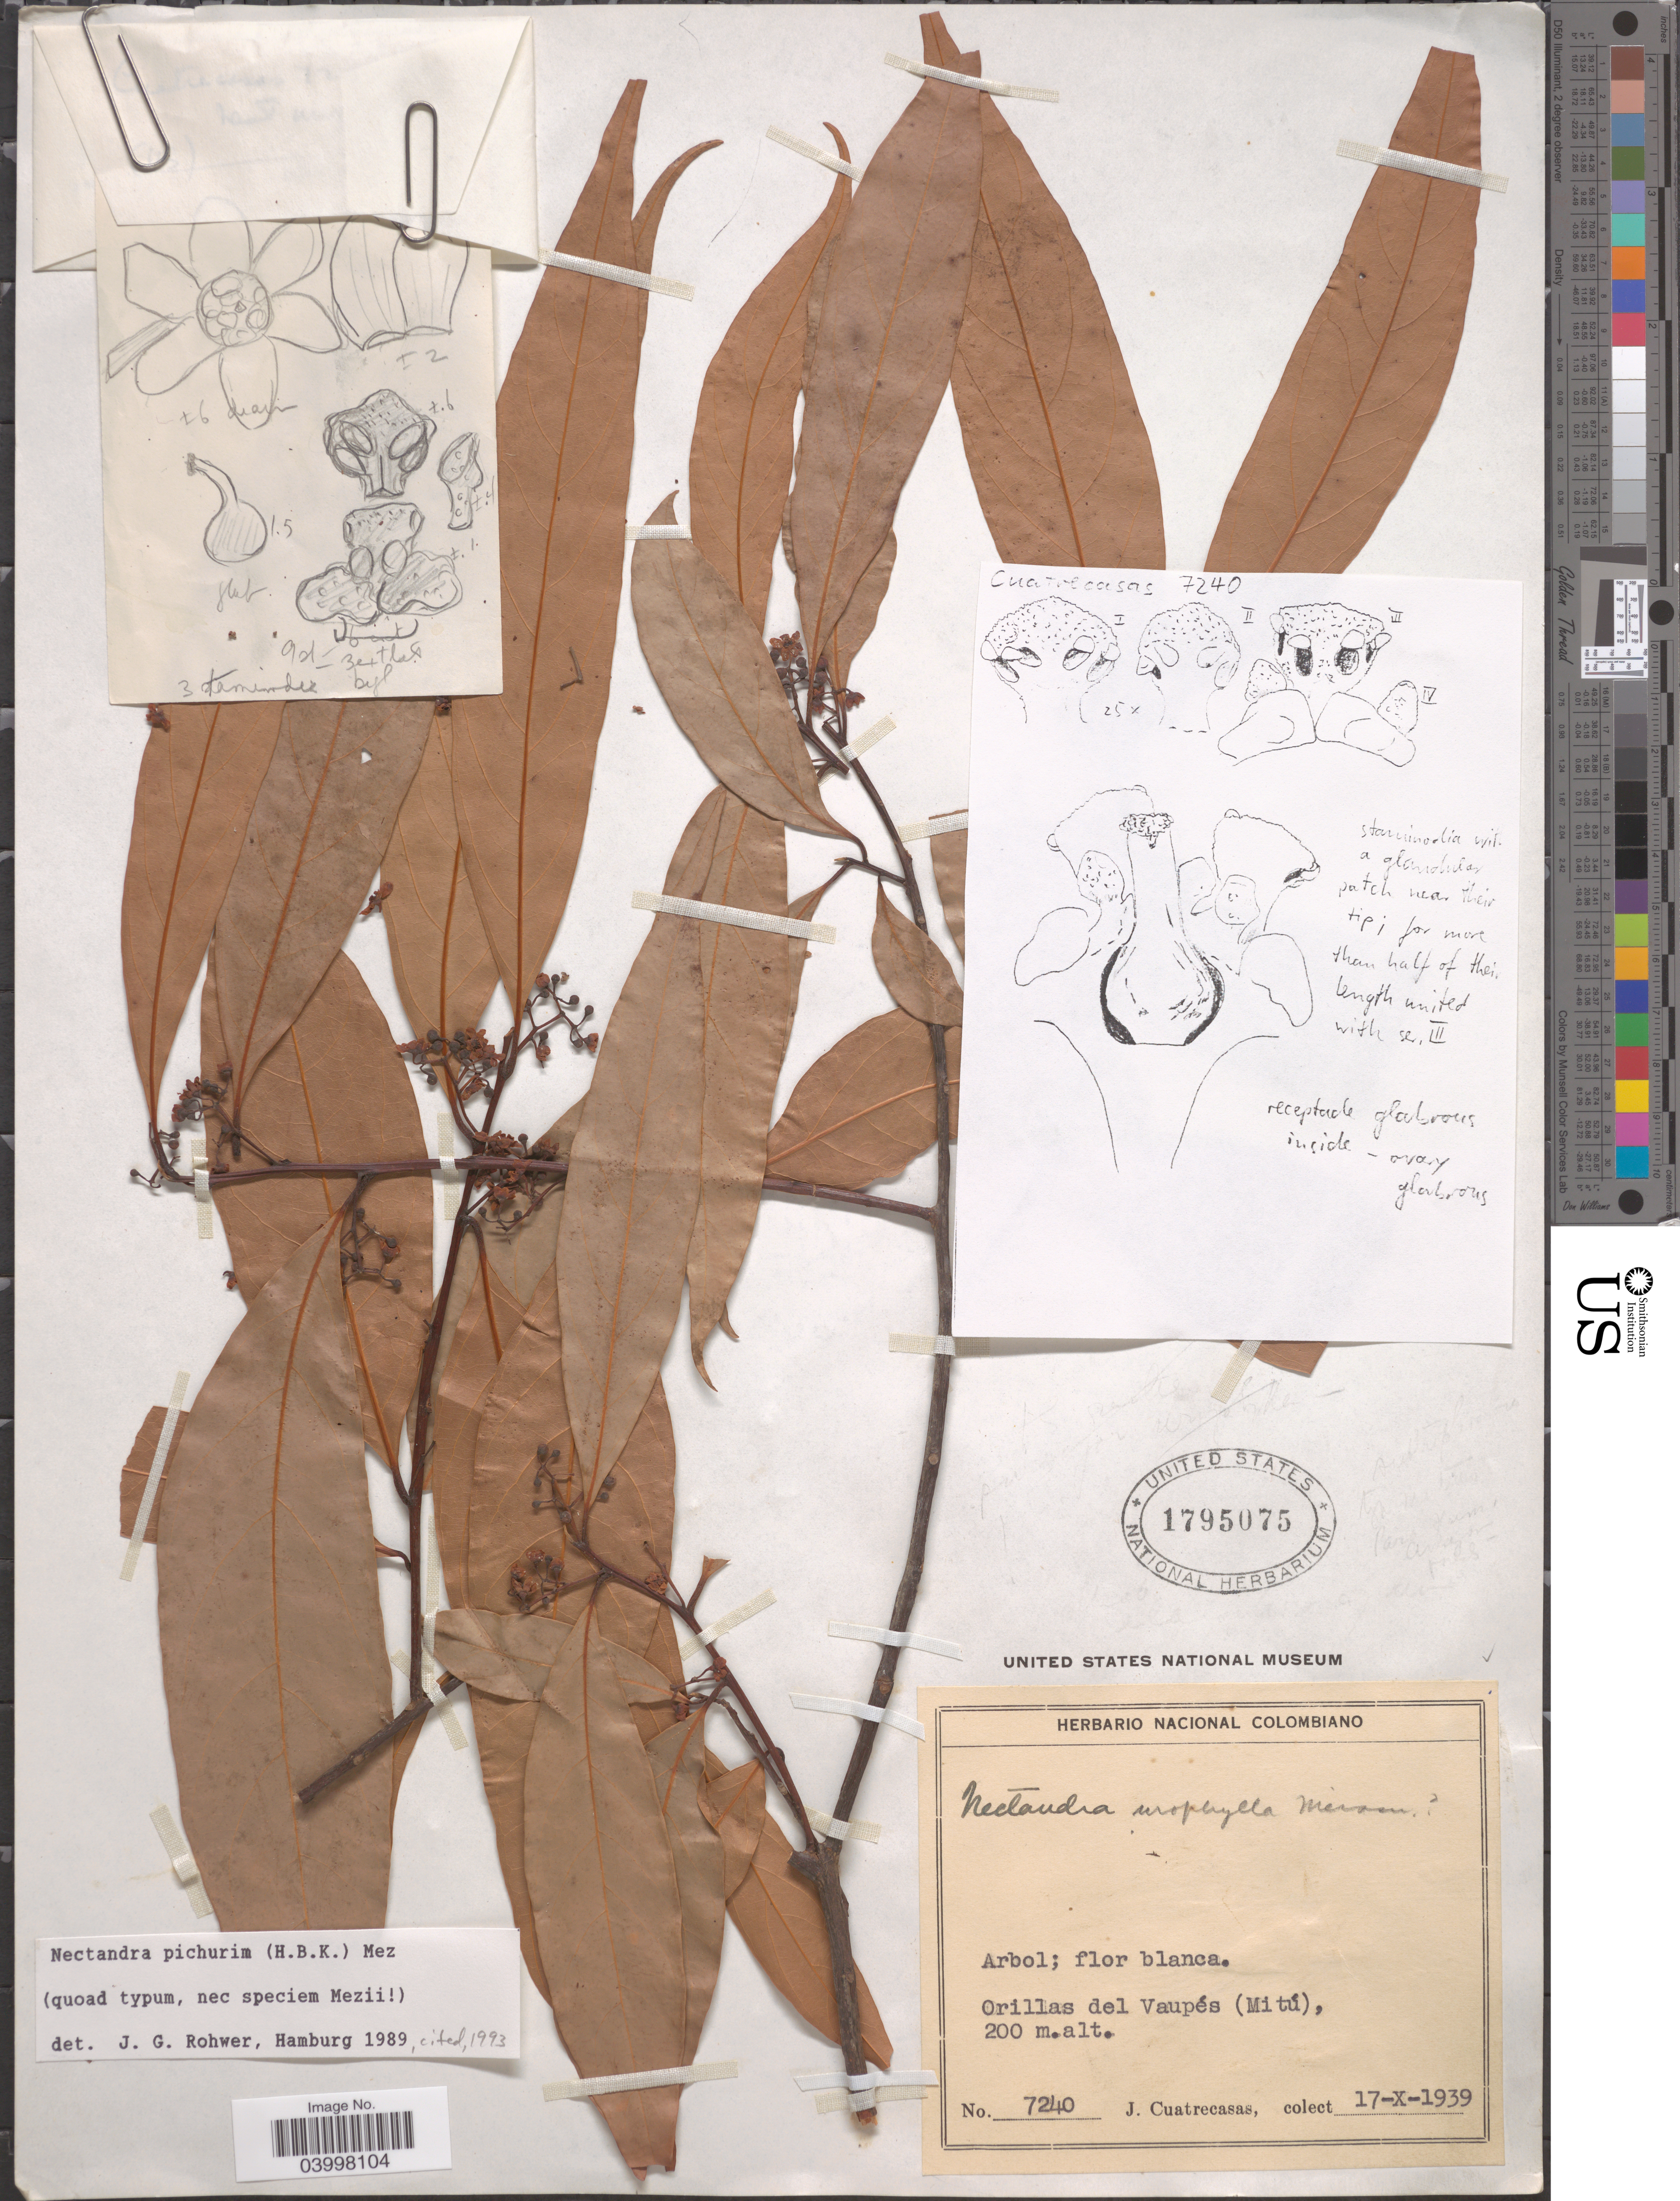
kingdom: Plantae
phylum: Tracheophyta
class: Magnoliopsida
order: Laurales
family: Lauraceae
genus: Nectandra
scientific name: Nectandra pichurim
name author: (Kunth) Mez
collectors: J. Cuatrecasas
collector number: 7240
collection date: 1939-10-17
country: Colombia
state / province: Vaupés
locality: Orillas del Vaupés (Mitú).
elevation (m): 200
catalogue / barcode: US 1795075